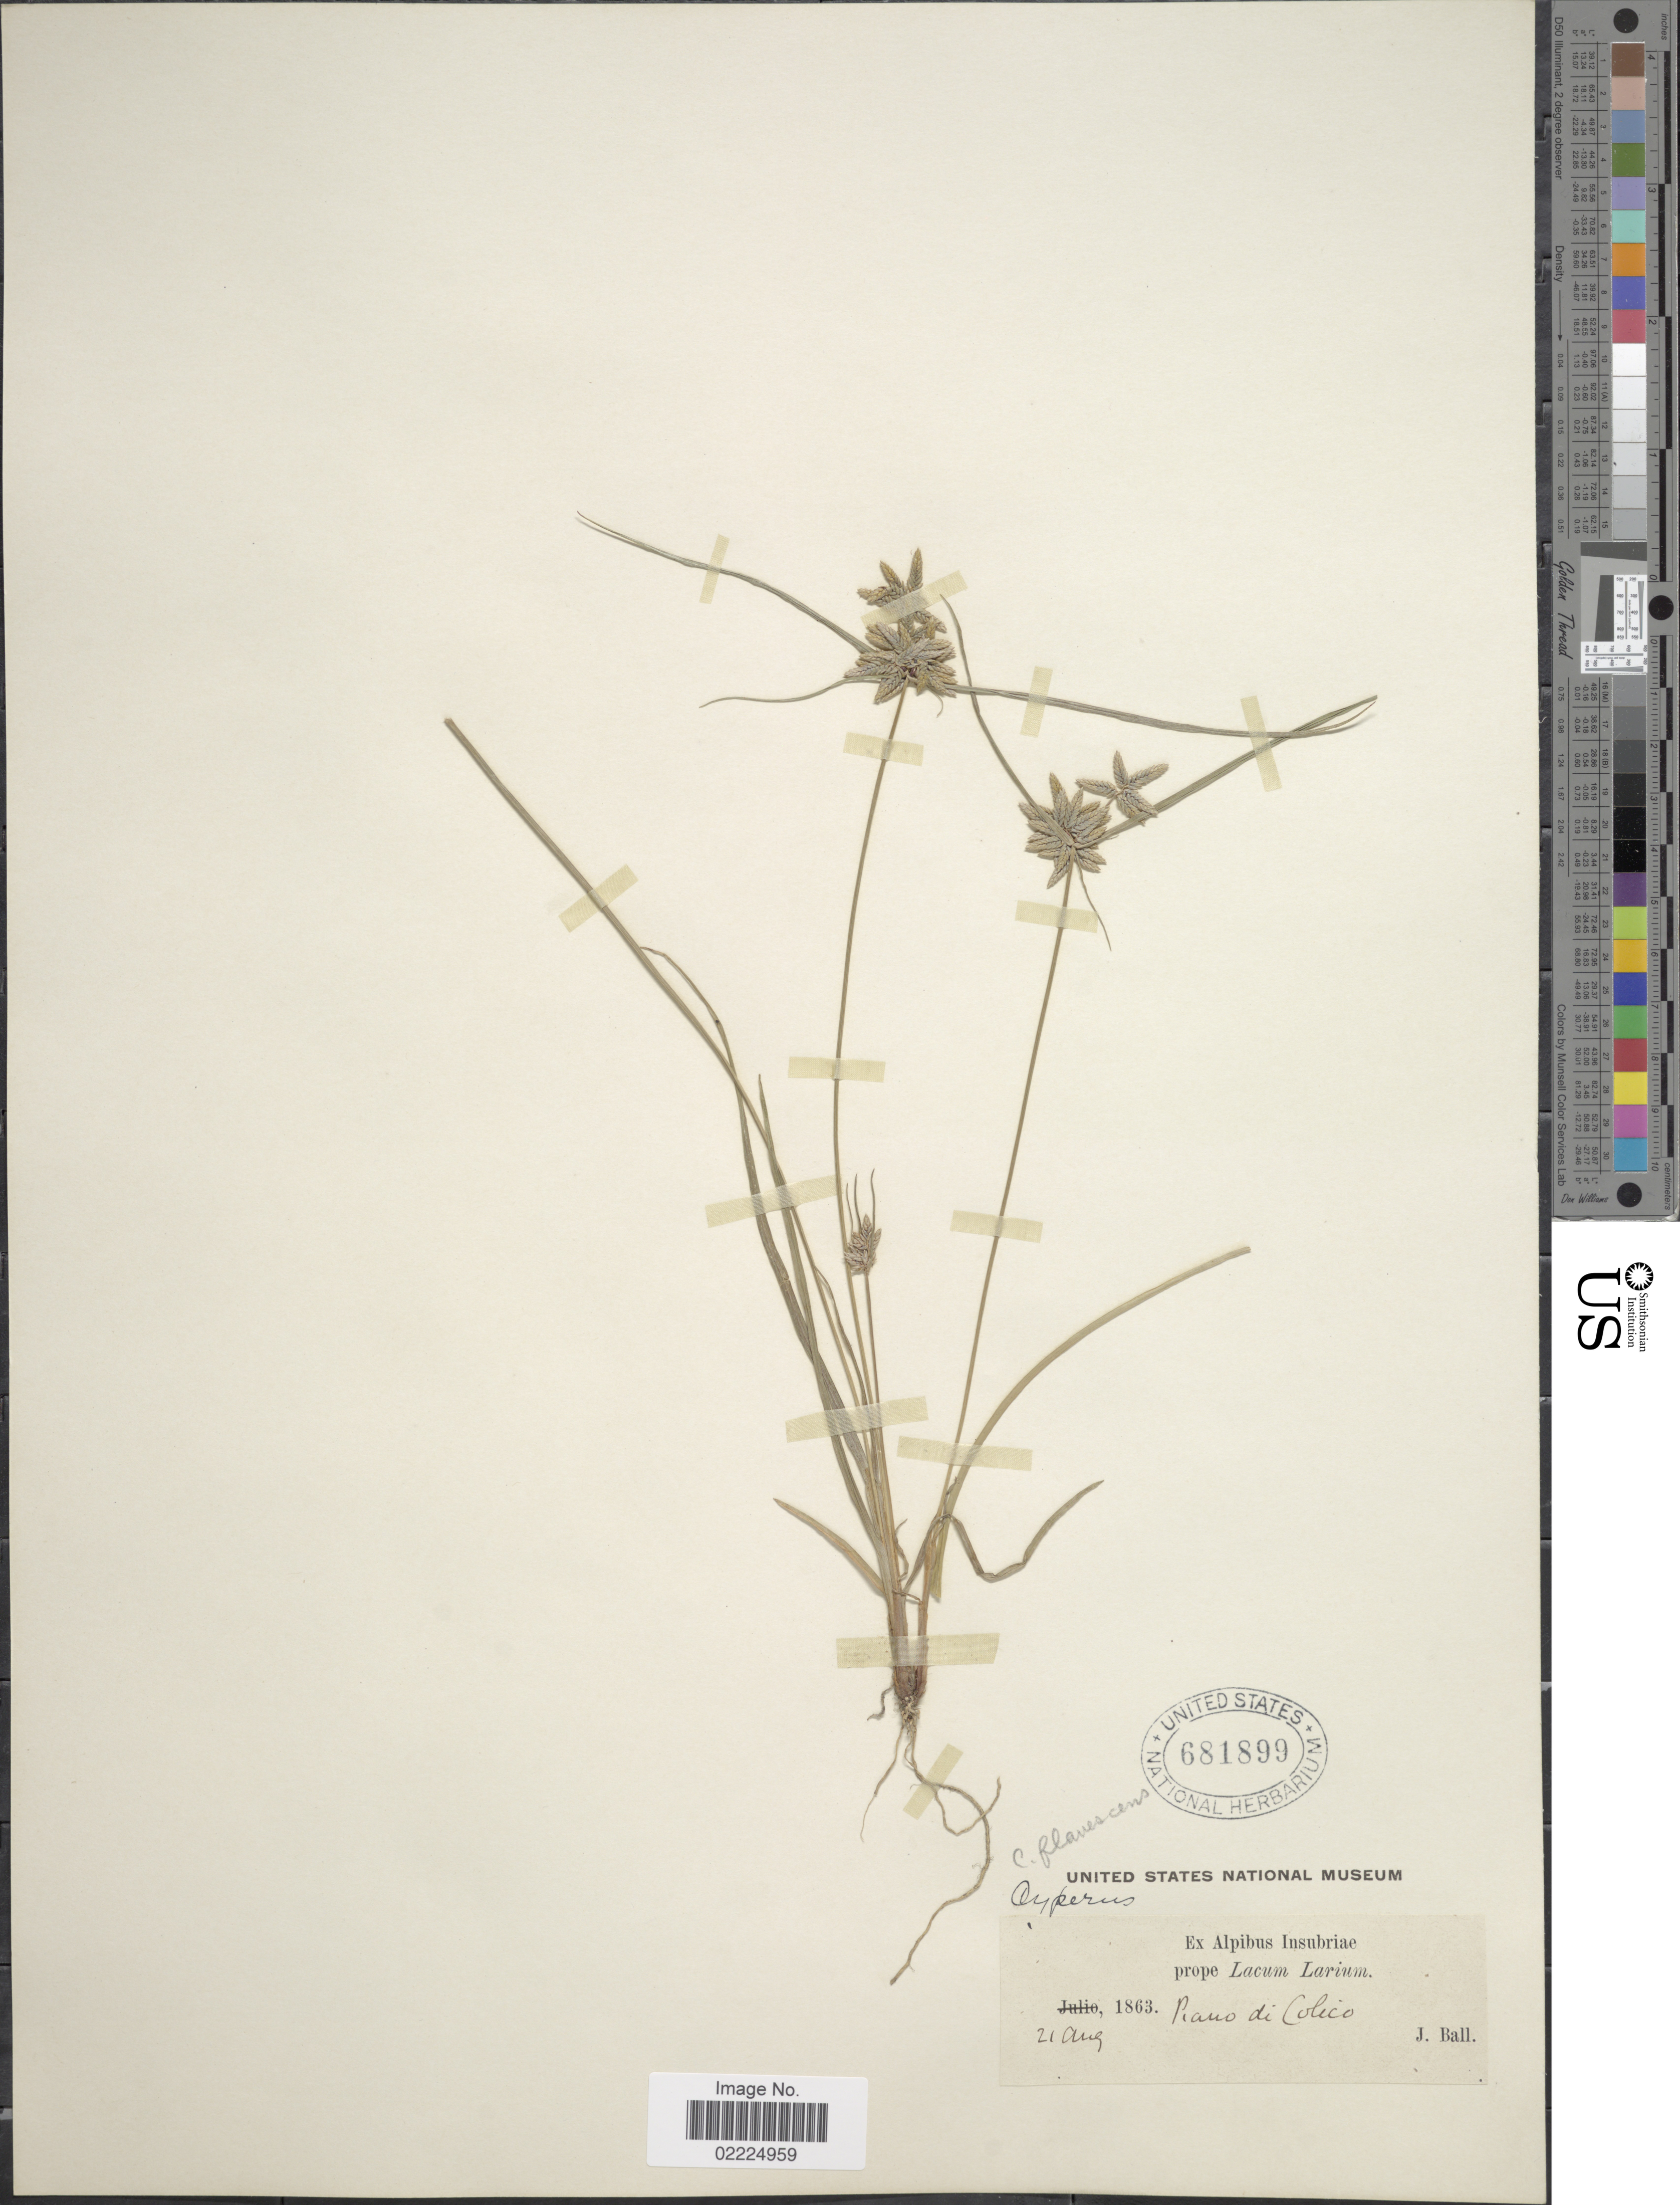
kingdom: Plantae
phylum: Tracheophyta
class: Liliopsida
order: Poales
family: Cyperaceae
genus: Cyperus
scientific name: Cyperus flavescens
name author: L.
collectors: J. Ball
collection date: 1863-08-21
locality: Alpibus Insubriae prope Lacum Larium, Piano di Colico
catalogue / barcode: US 681899